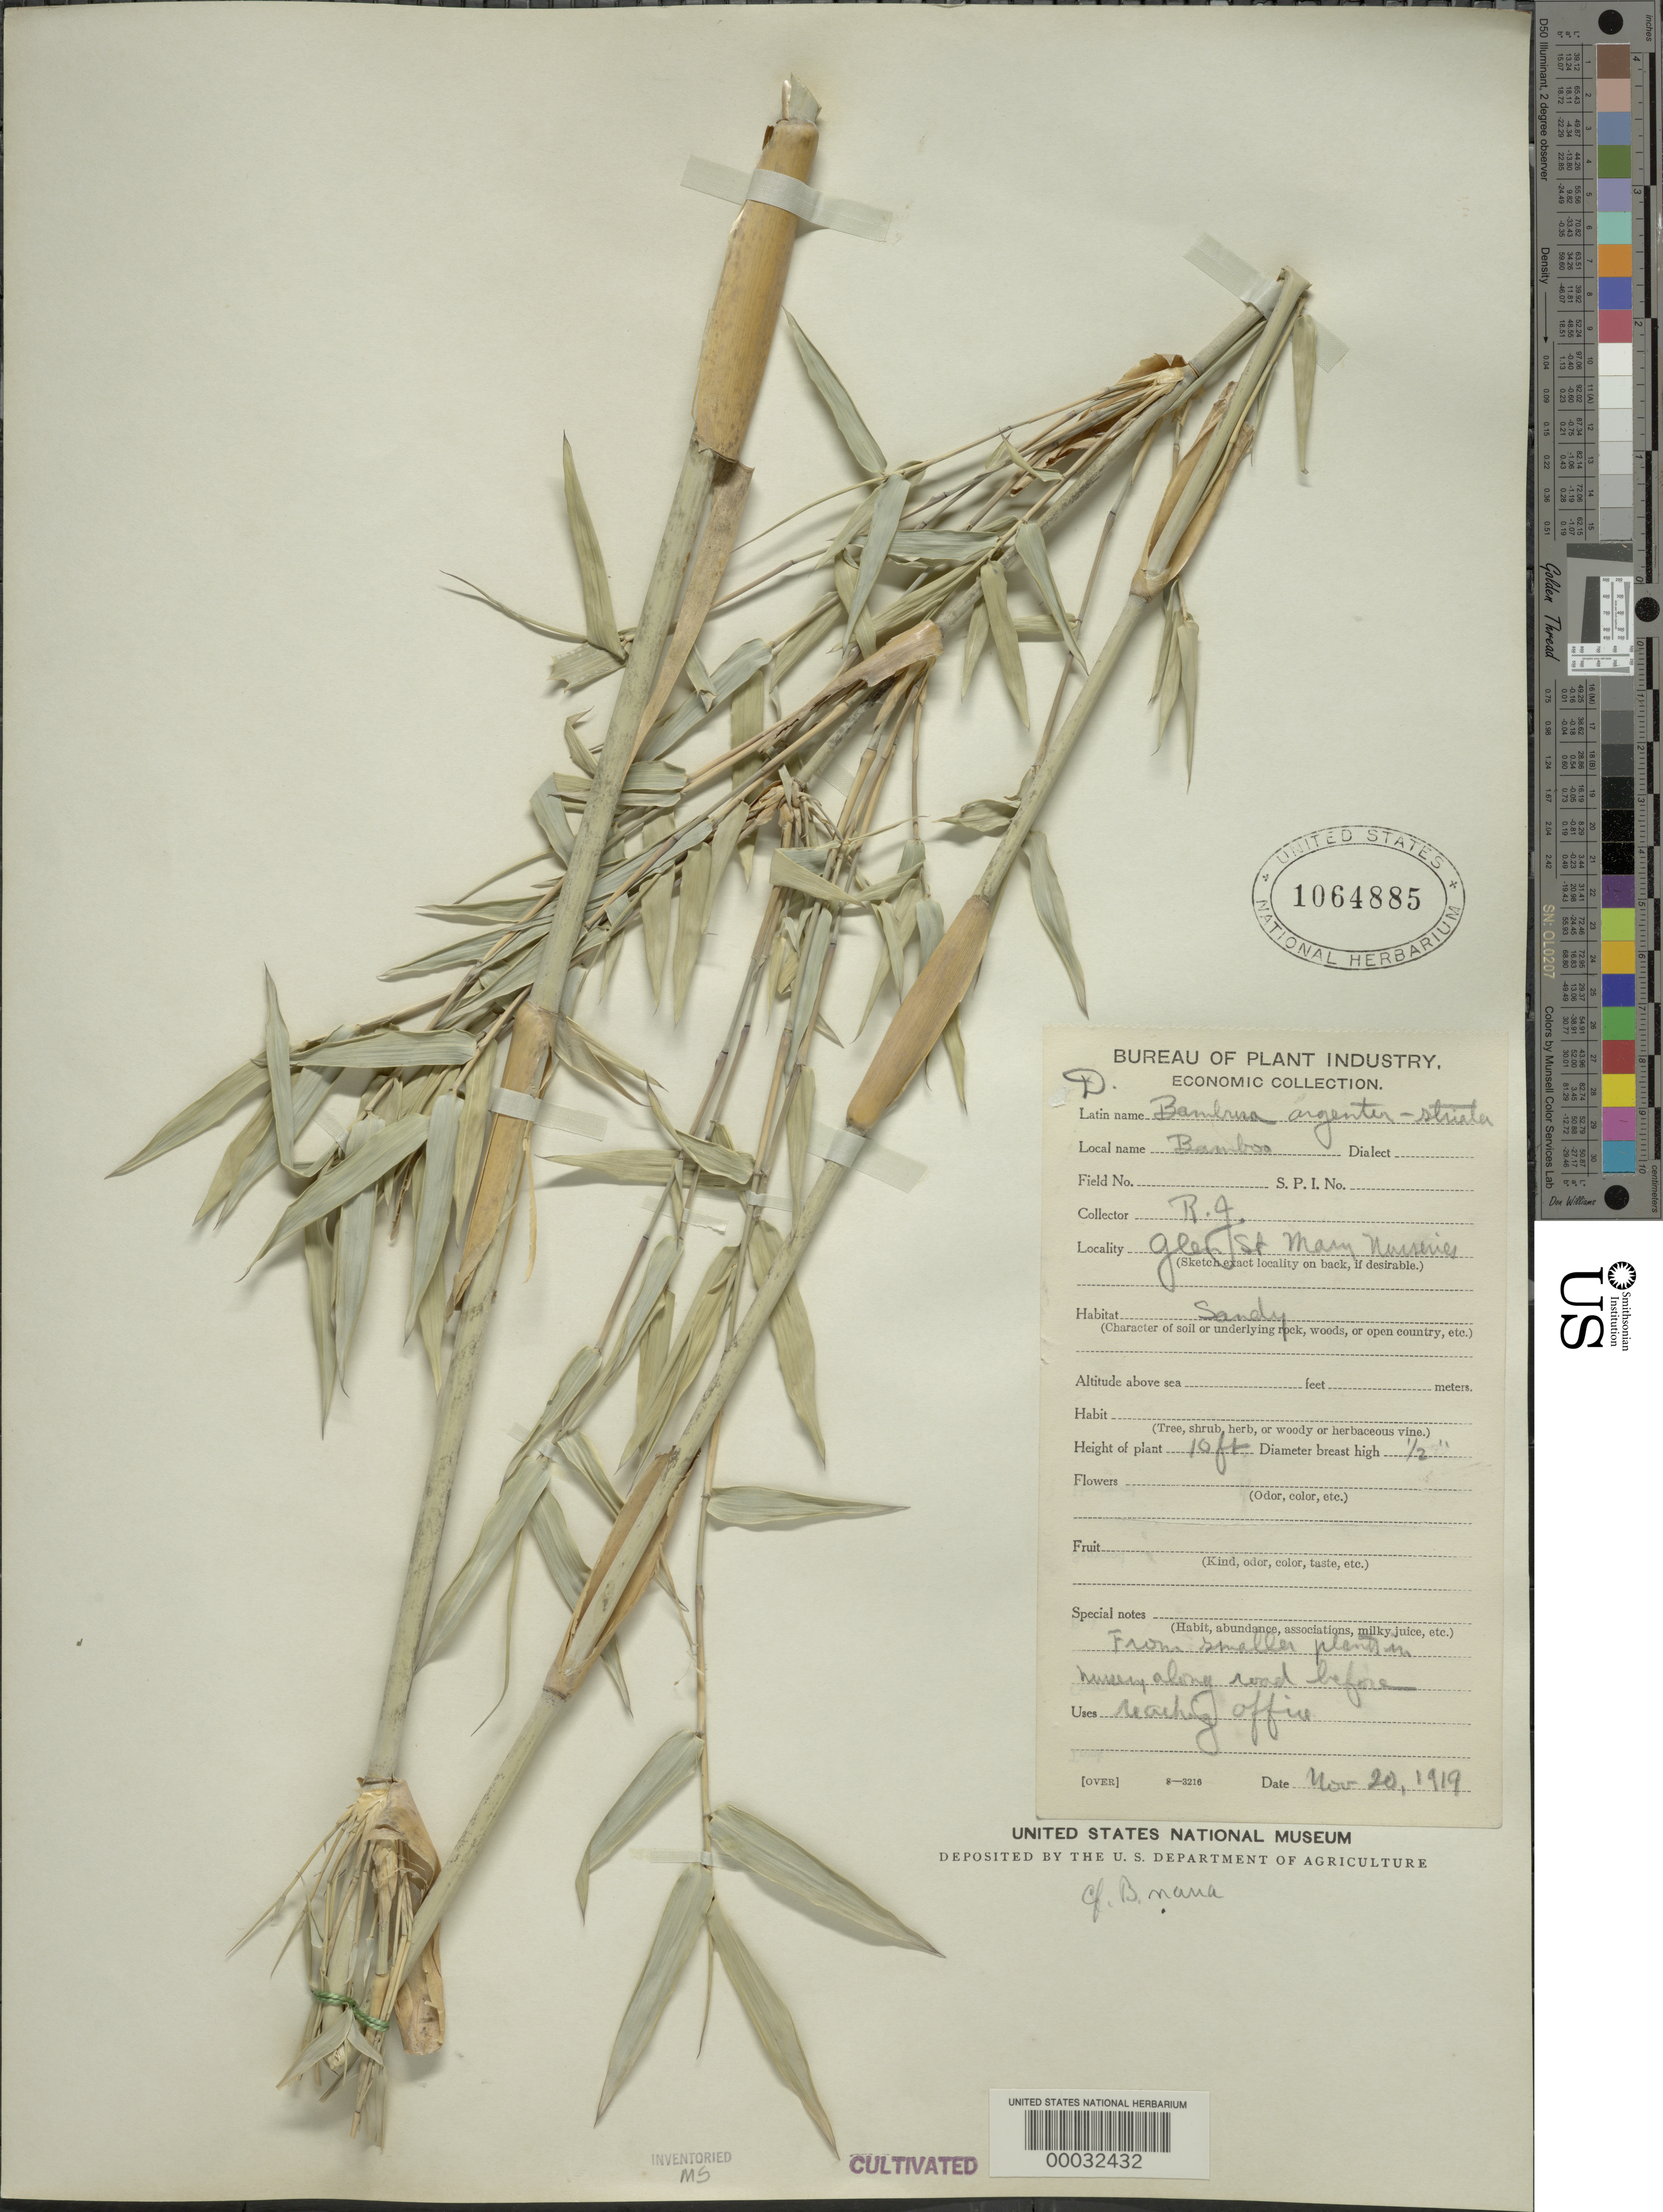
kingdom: Plantae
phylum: Tracheophyta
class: Liliopsida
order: Poales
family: Poaceae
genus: Bambusa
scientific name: Bambusa multiplex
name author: (Lour.) Raeusch. ex Schult. & Schult. f.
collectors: R. Jones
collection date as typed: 20 Nov 1919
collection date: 1919-11-20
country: United States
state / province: Florida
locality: Glen st. mary nurseries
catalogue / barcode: US 1064885